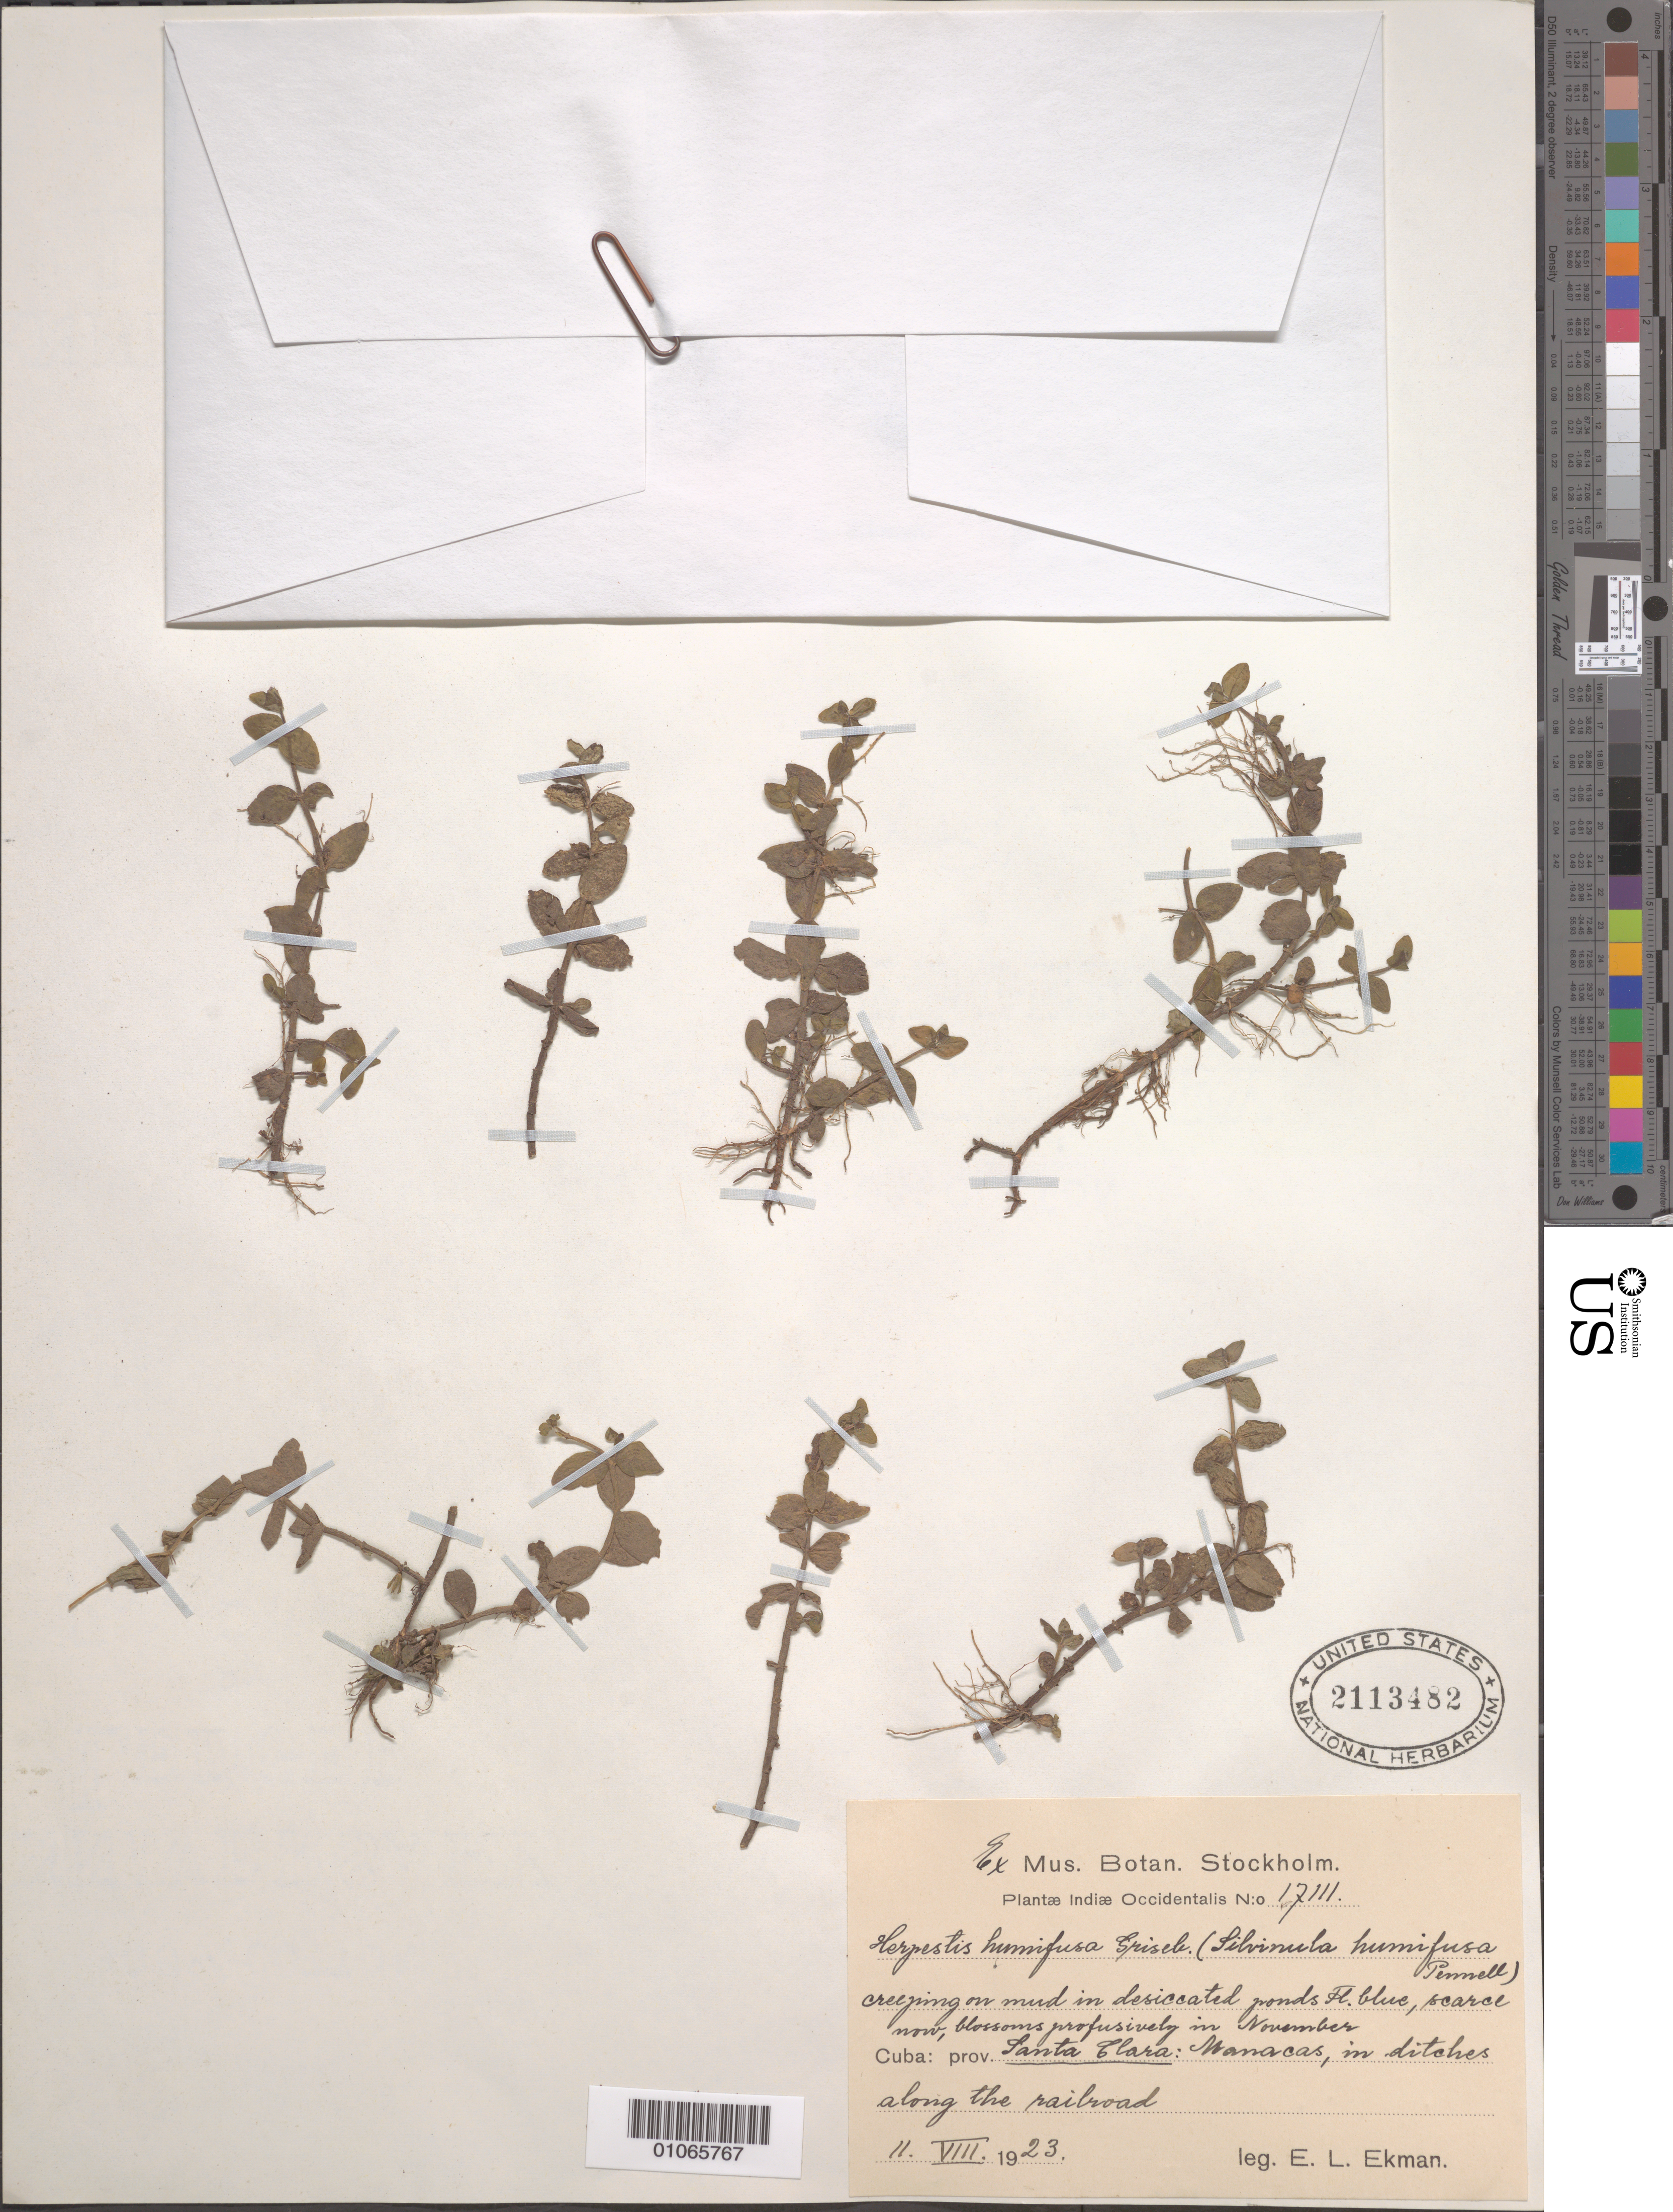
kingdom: Plantae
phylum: Tracheophyta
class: Magnoliopsida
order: Lamiales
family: Plantaginaceae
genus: Bacopa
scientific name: Bacopa humifusa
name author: (Griseb.) B.L. Rob.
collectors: E. L. Ekman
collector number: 17111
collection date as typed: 11 Aug 1923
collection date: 1923-08-11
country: Cuba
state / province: Villa Clara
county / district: Santa Clara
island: Cuba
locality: Manacas, in ditches along the railroad, creeping on mud in desiccated ponds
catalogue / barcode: US 2113482